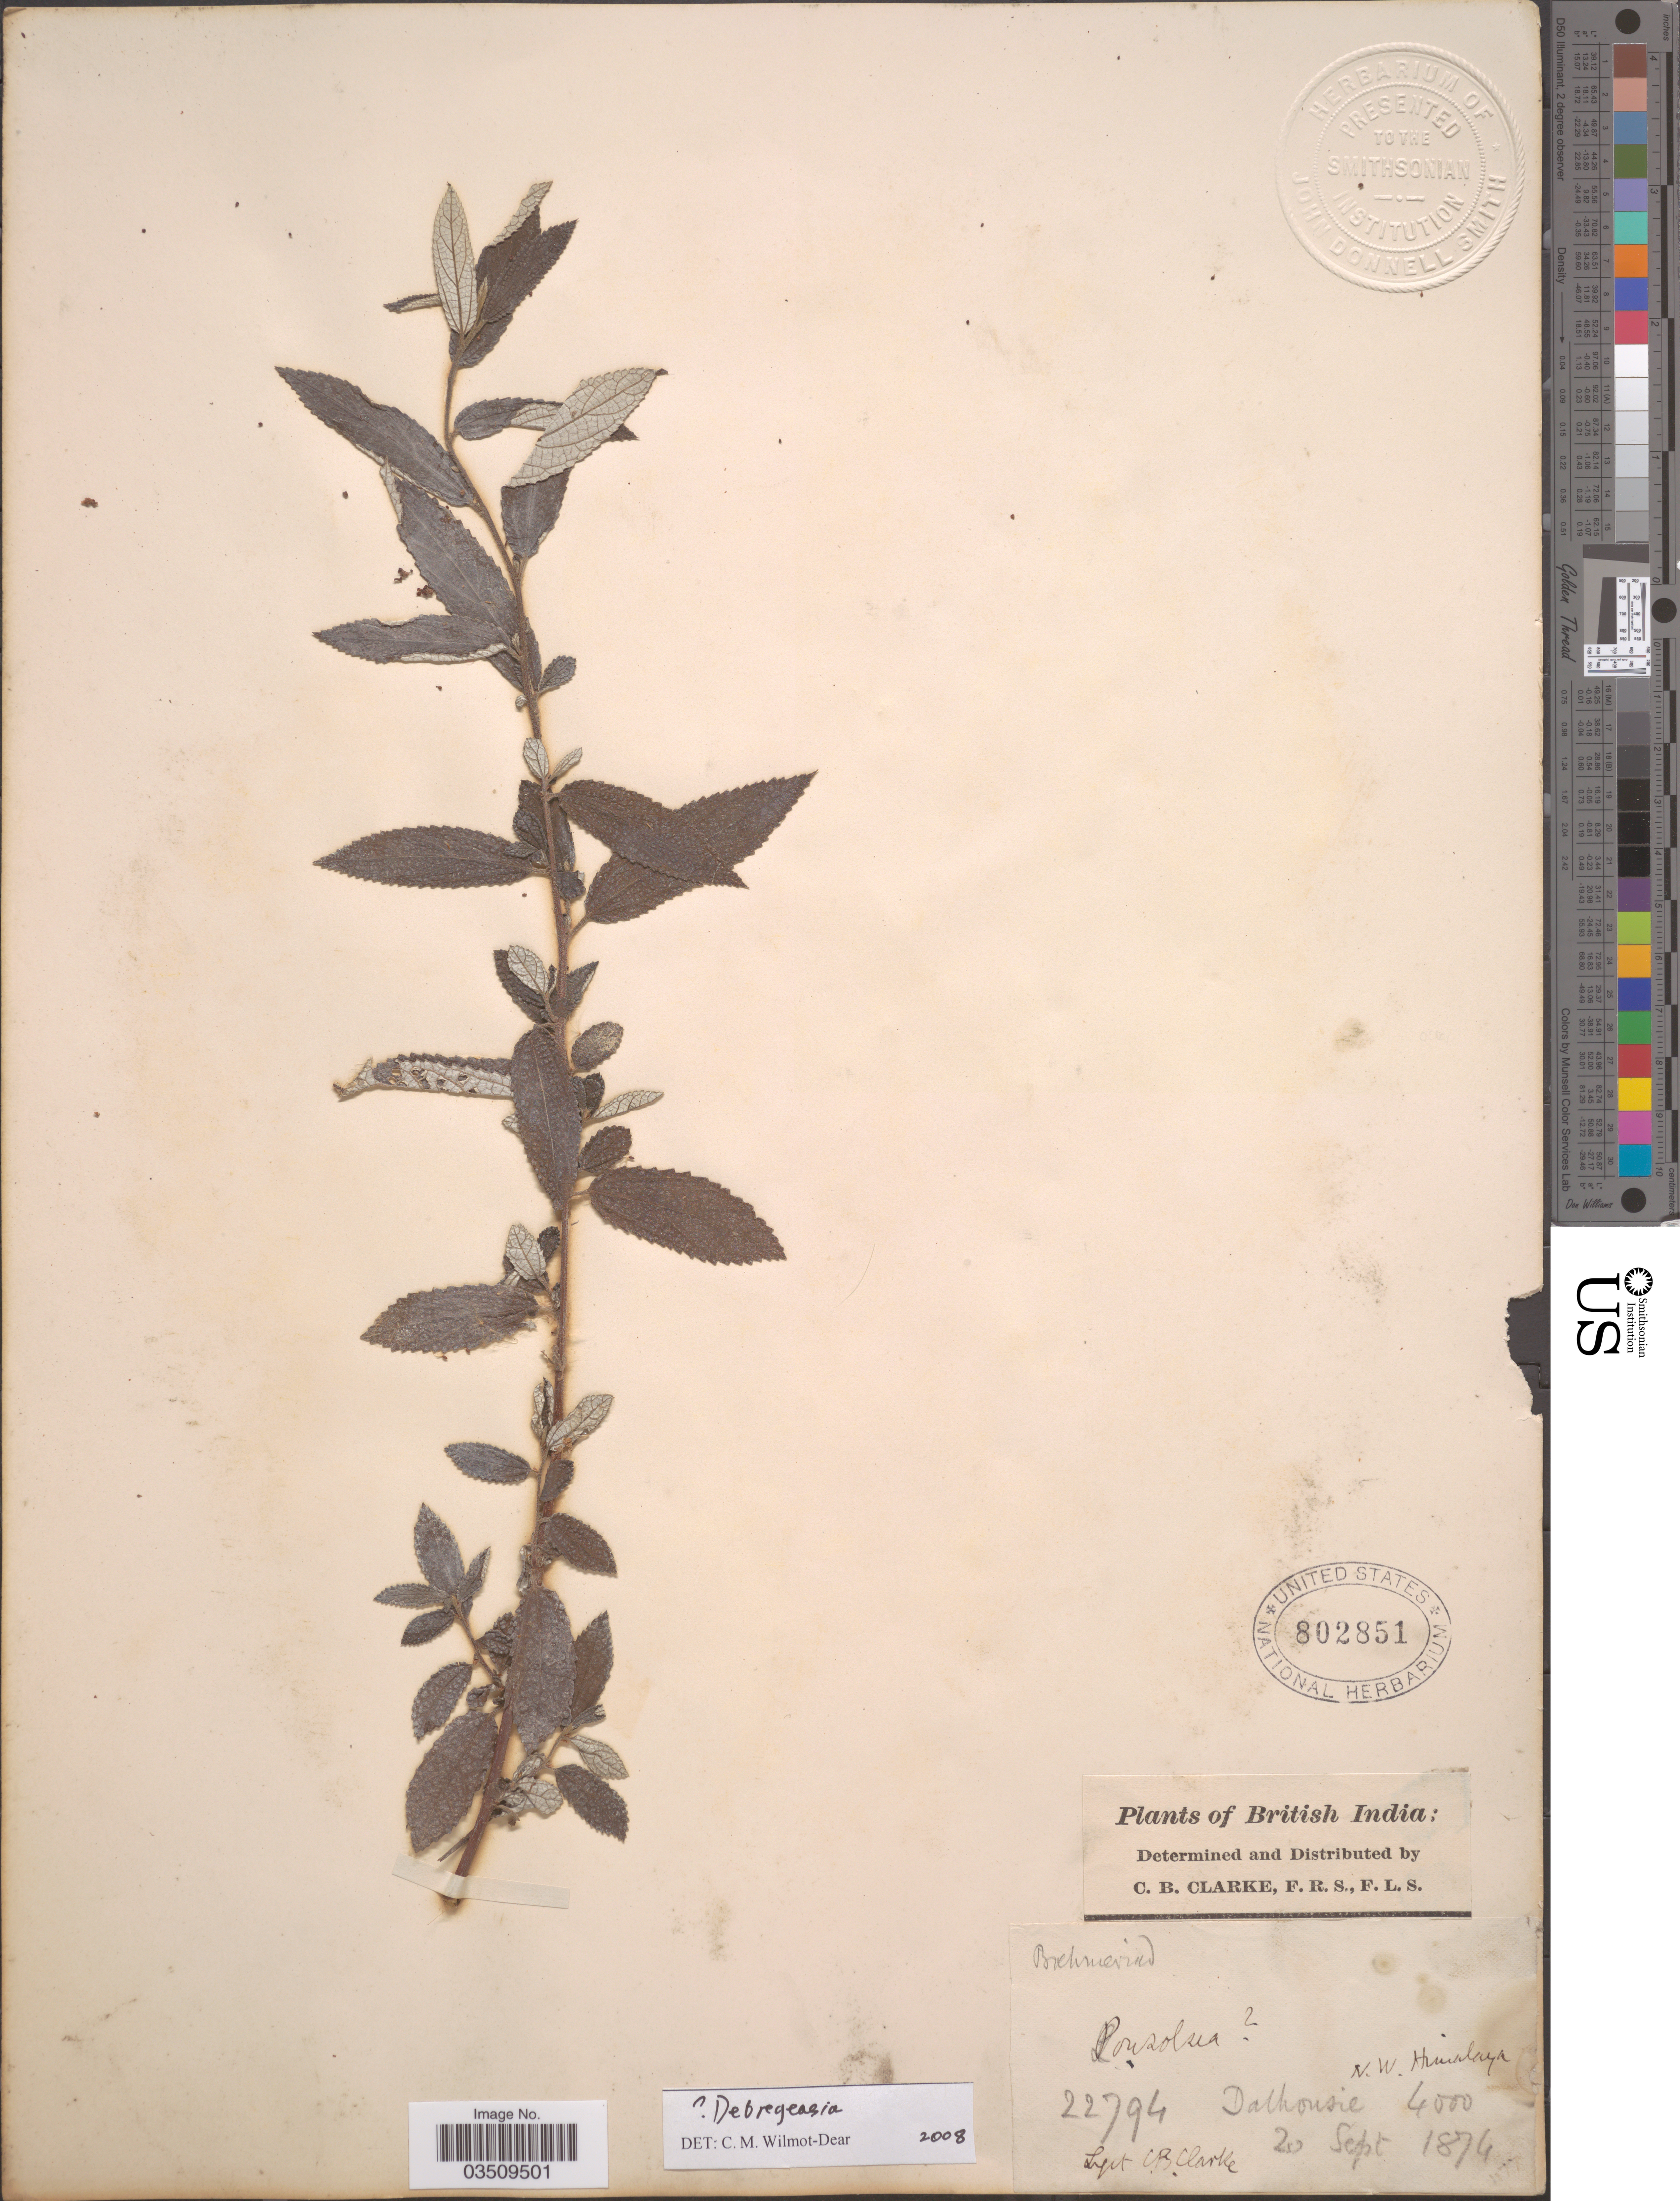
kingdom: Plantae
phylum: Tracheophyta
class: Magnoliopsida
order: Rosales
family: Urticaceae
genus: Debregeasia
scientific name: Debregeasia sp.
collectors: C. B. Clarke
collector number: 22794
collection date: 1874-09-20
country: India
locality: British India. N.W. Himalaya, Dalhousie.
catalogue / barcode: US 802851